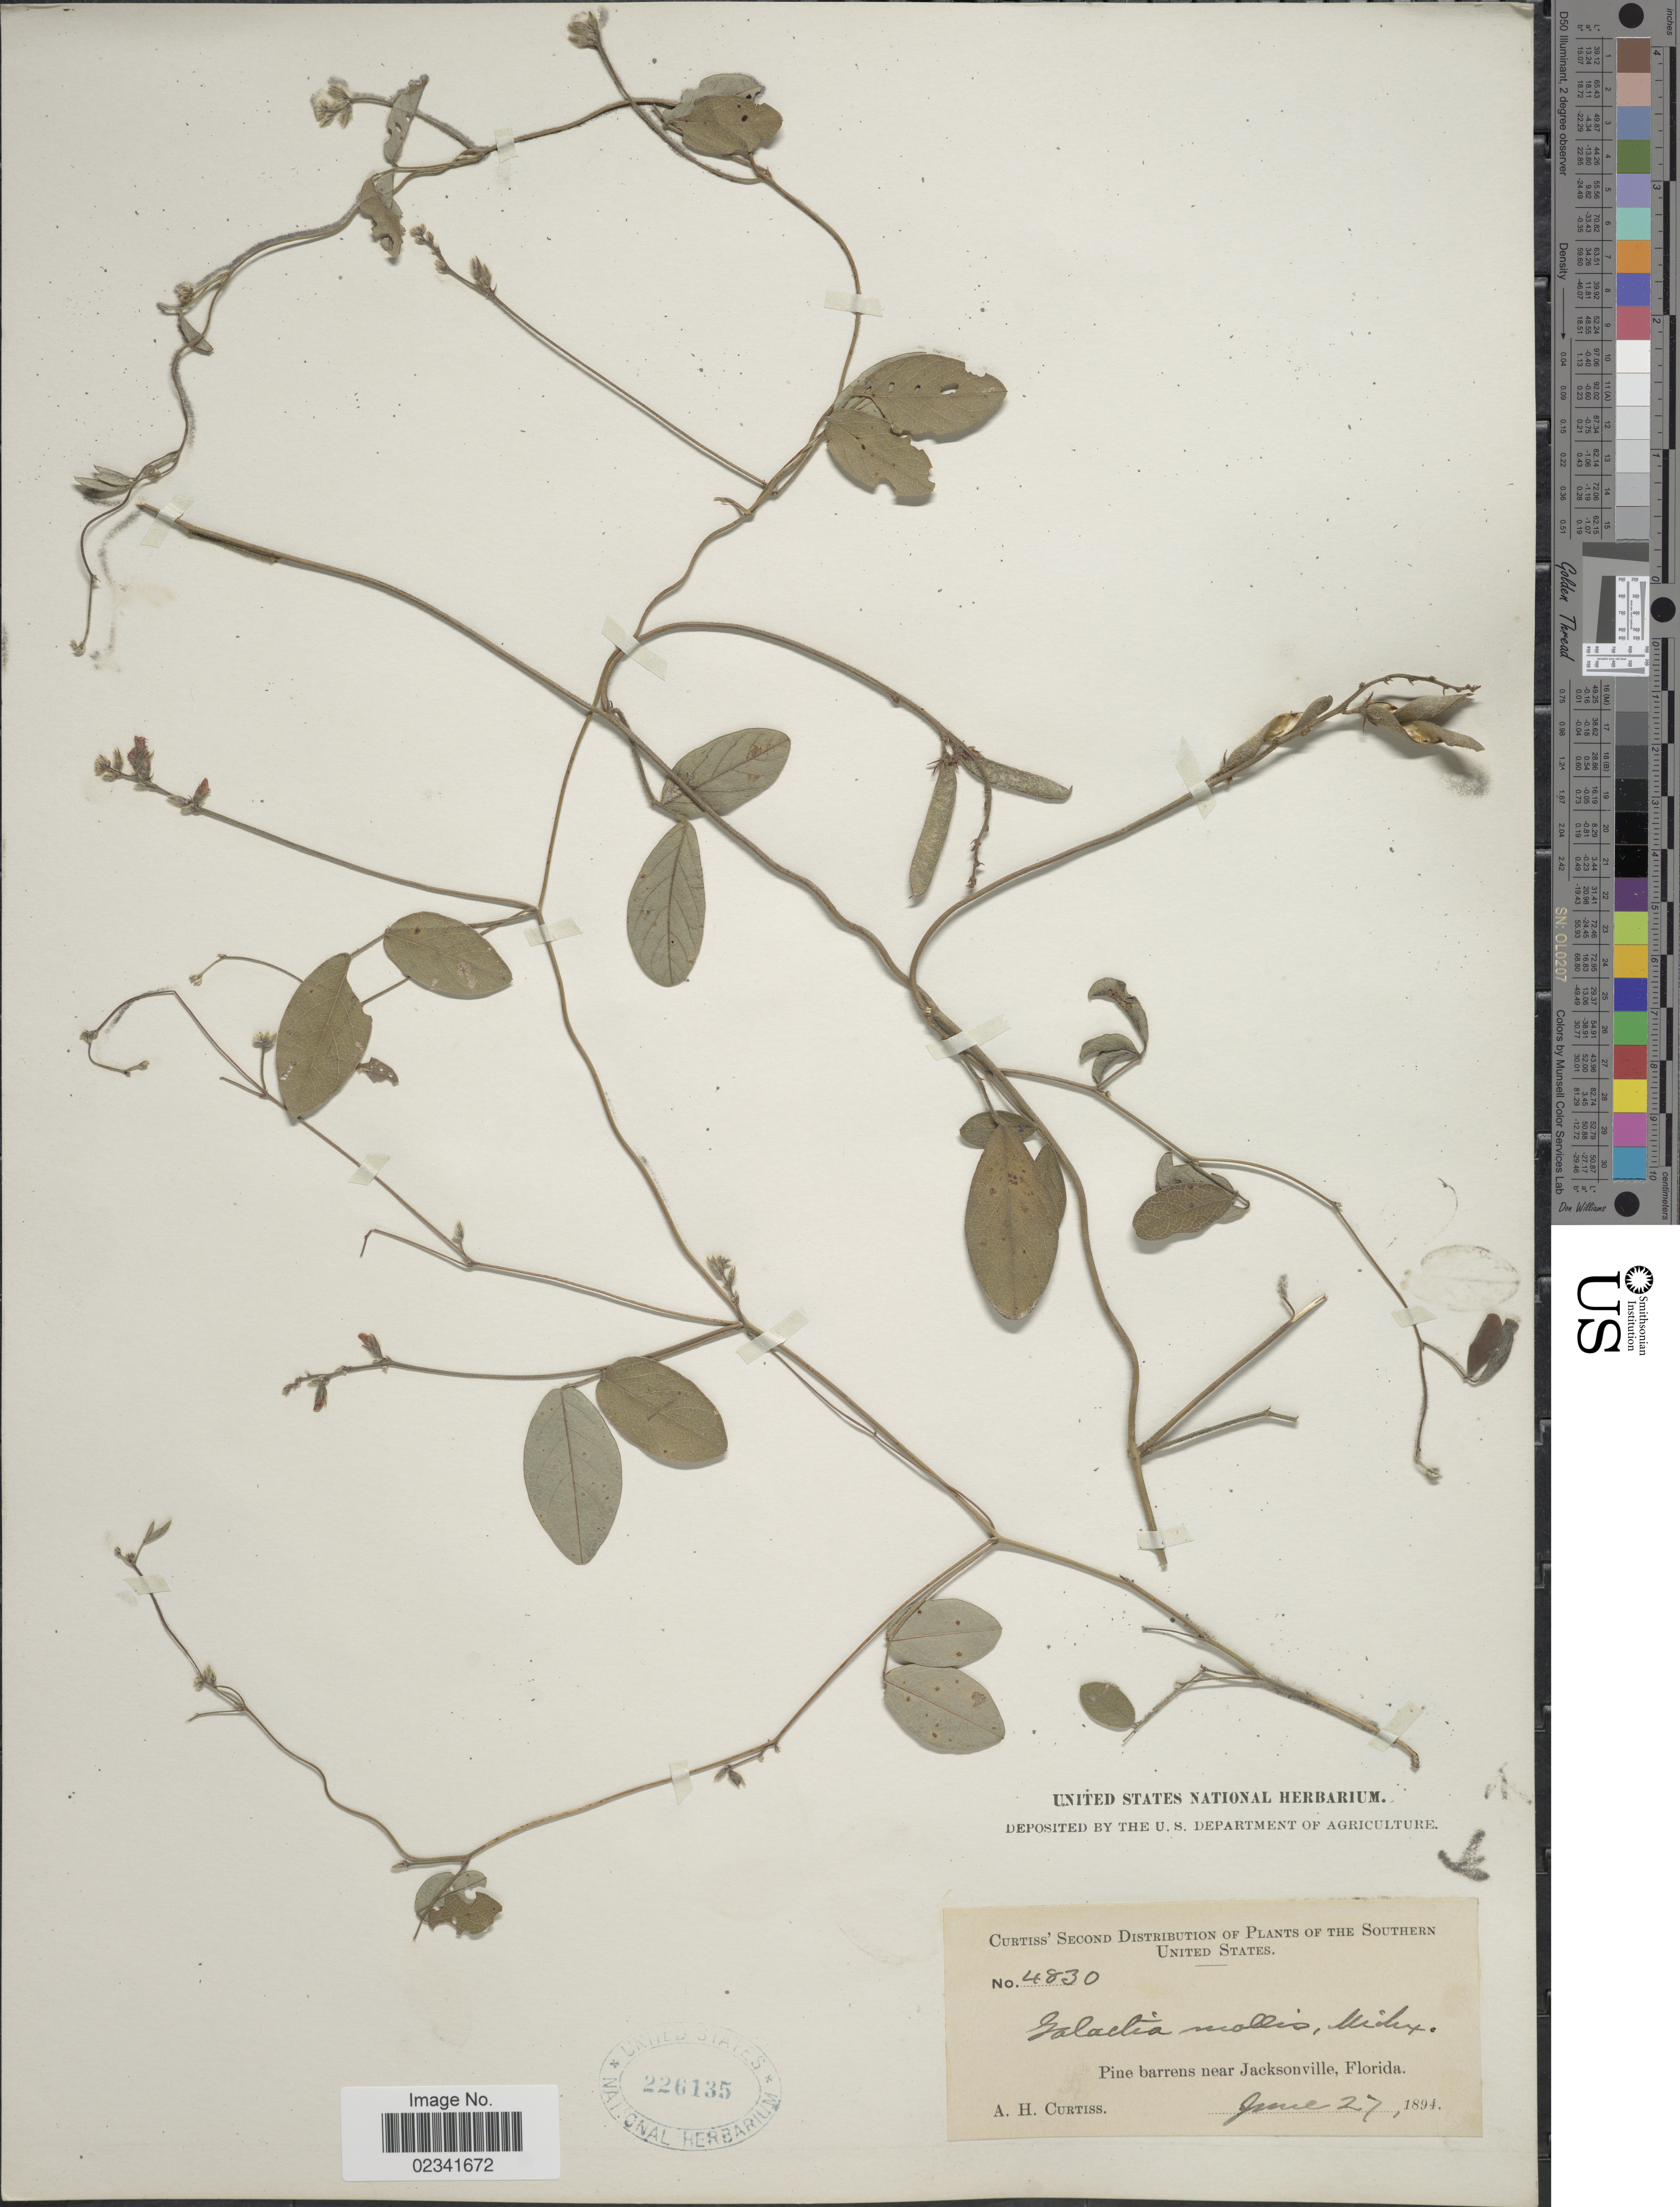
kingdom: Plantae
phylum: Tracheophyta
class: Magnoliopsida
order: Fabales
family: Fabaceae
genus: Galactia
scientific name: Galactia mollis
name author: Michx.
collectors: A. H. Curtiss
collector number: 4830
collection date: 1894-06-27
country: United States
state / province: Florida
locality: The Southern United States, Pine barrens near Jacksonville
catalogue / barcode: US 226135